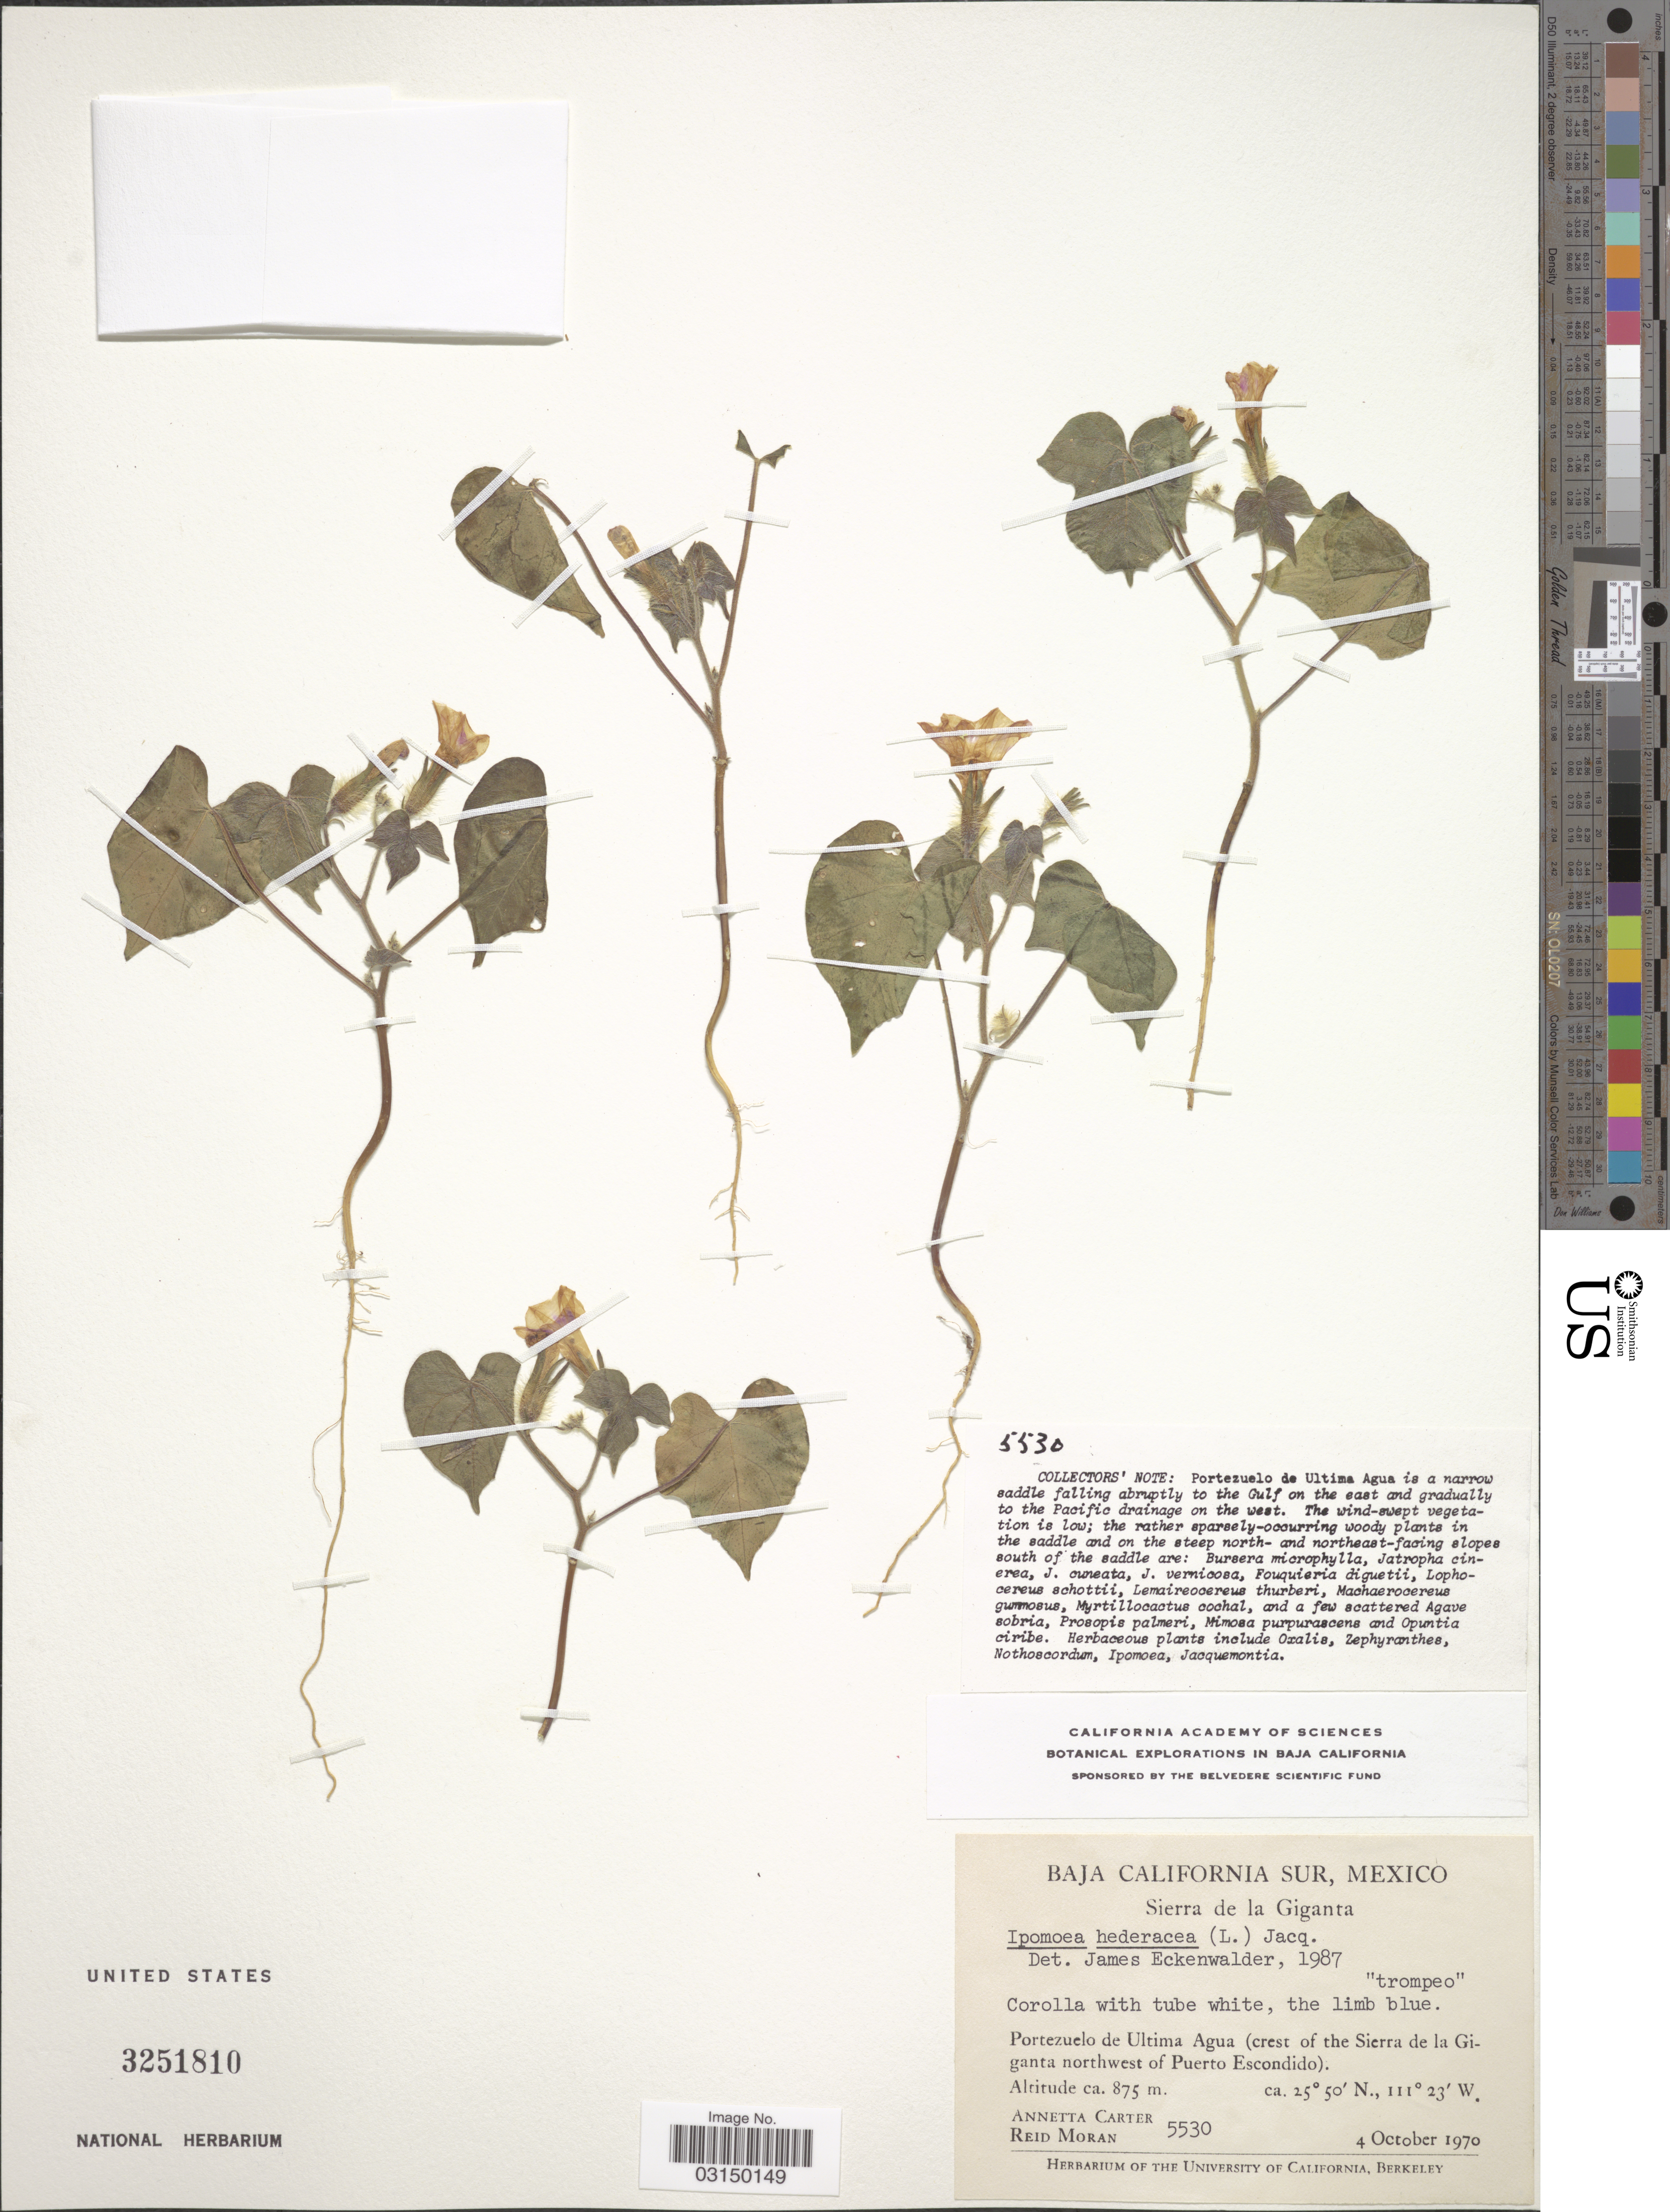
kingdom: Plantae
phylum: Tracheophyta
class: Magnoliopsida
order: Solanales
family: Convolvulaceae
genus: Ipomoea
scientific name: Ipomoea hederacea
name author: Jacq.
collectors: A. Carter & R. Moran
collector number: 5530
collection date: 1970-10-04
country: Mexico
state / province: Baja California Sur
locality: Sierra de la Giganta. Portezuelo de Ultima Agua (crest of the Sierra de la Giganta northwest of Puerto Escondido).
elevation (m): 875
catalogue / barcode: US 3251810